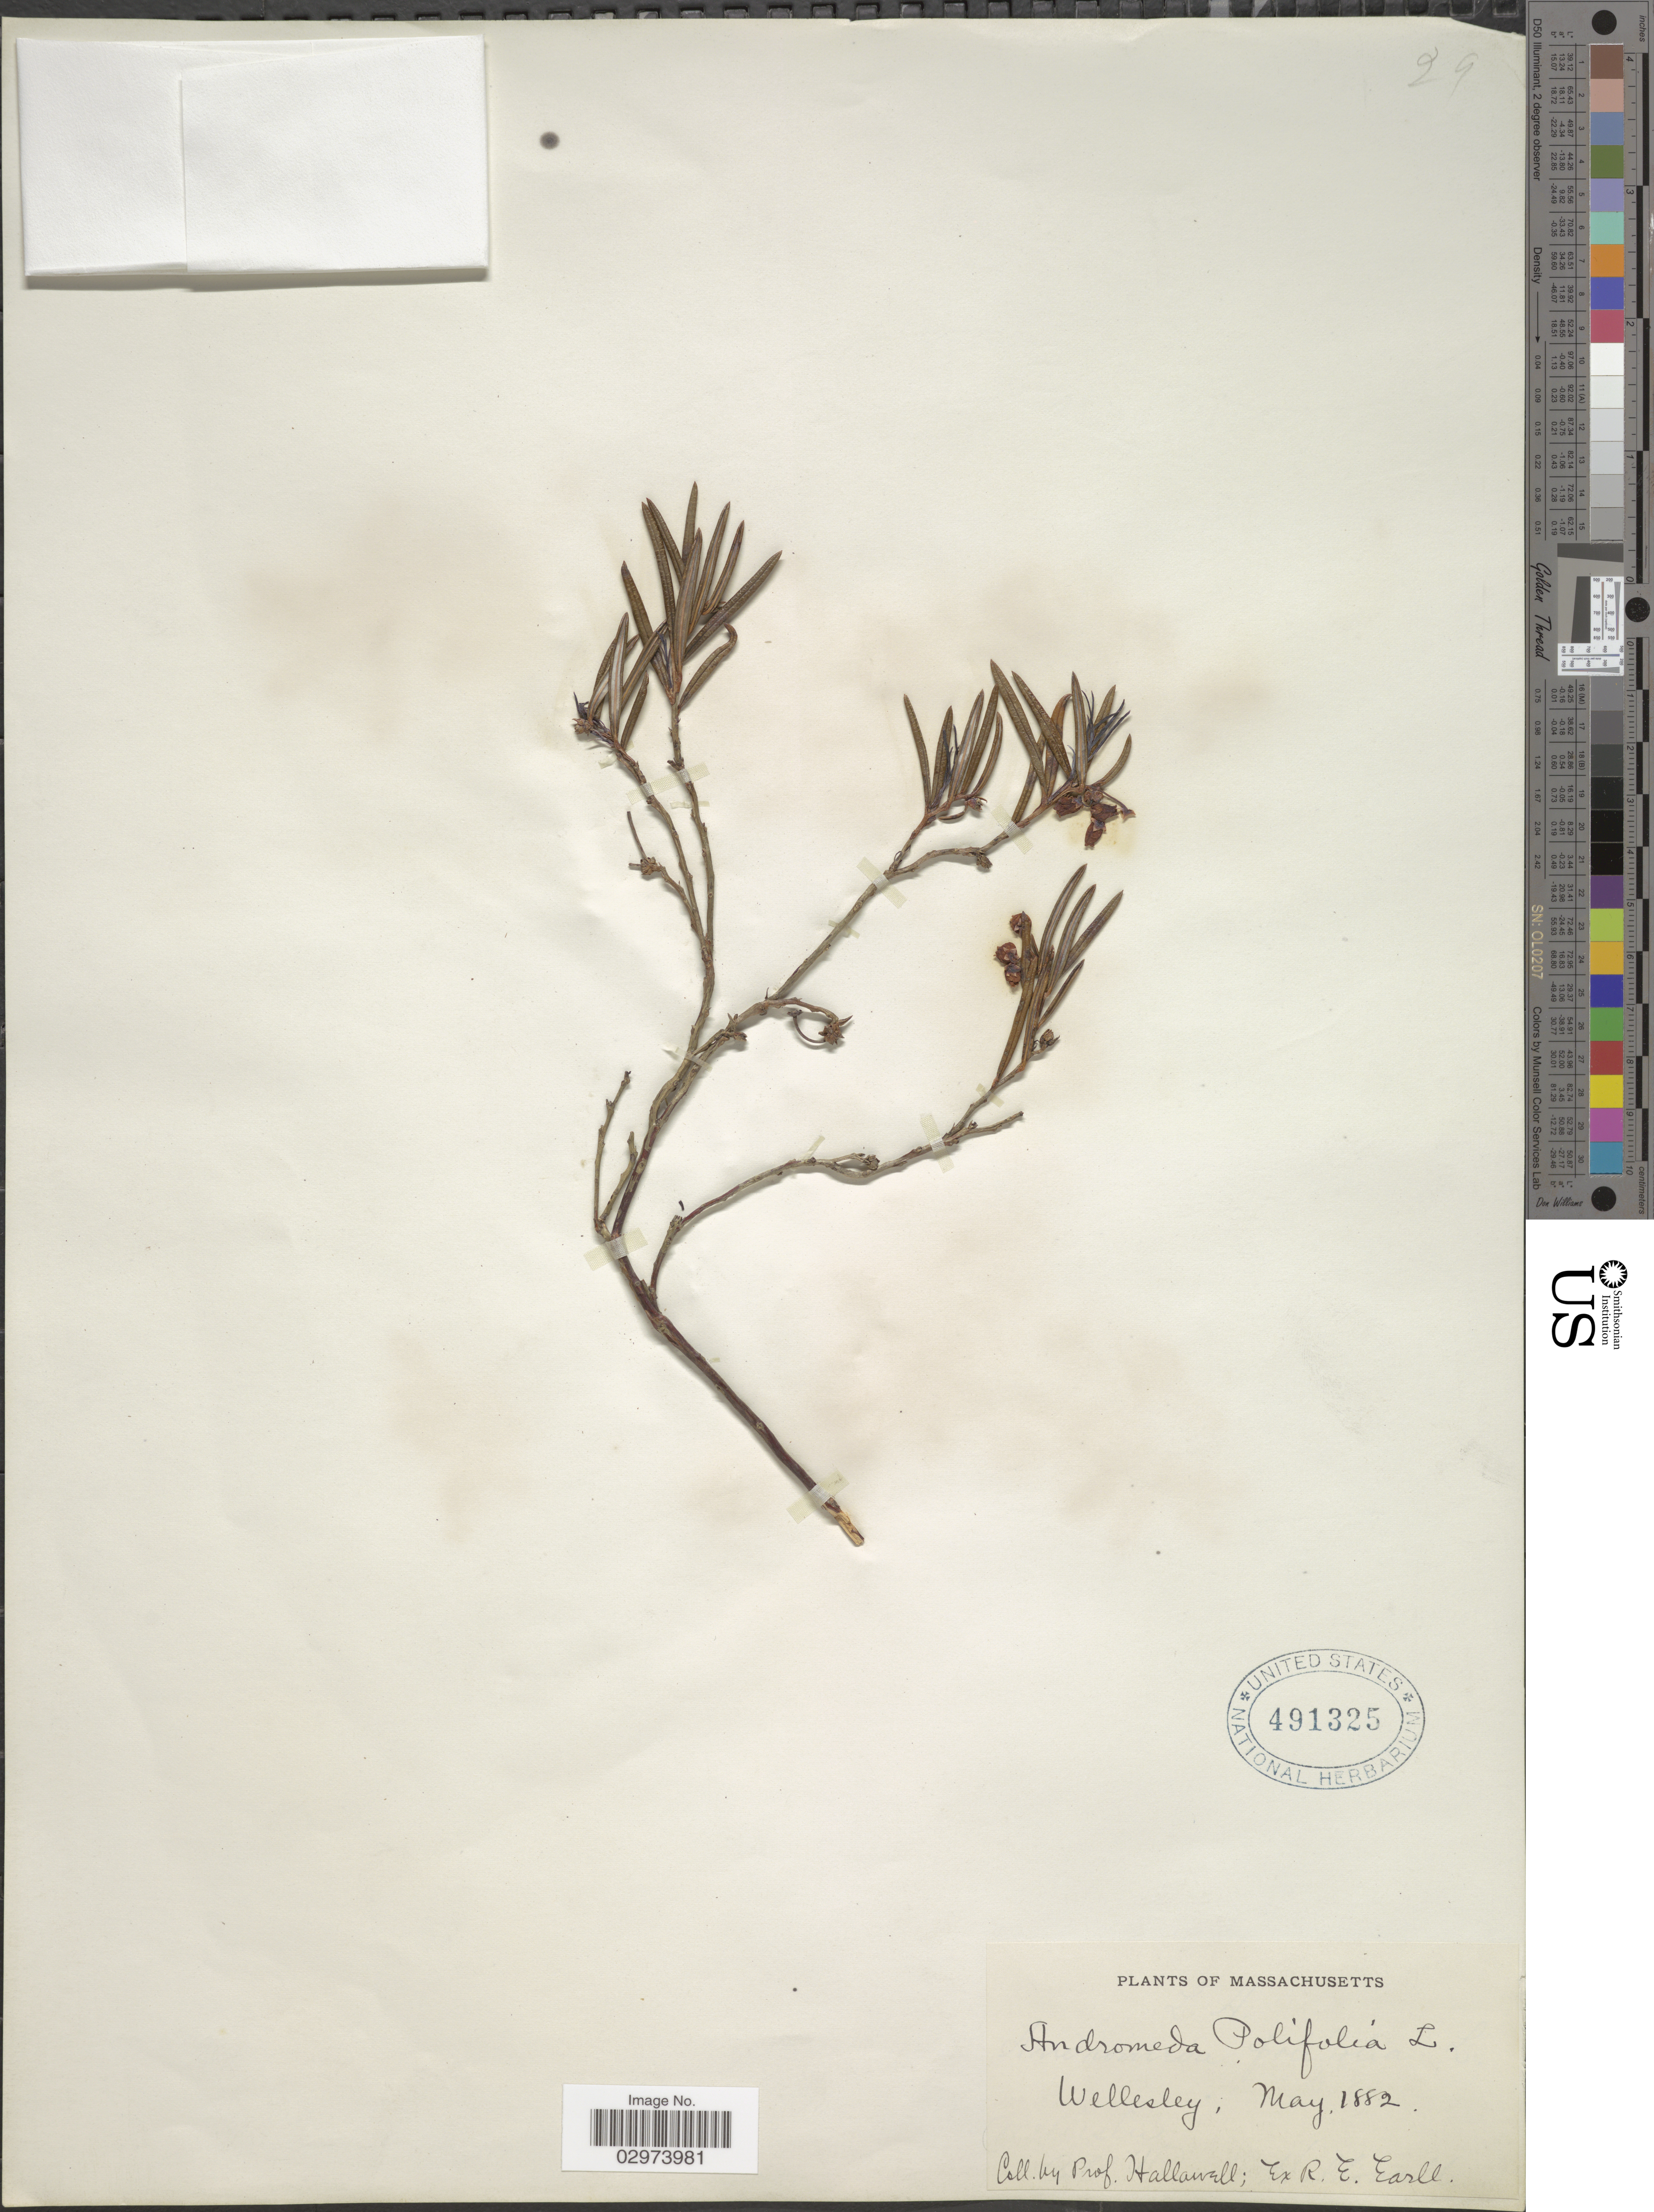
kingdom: Plantae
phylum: Tracheophyta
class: Magnoliopsida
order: Ericales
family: Ericaceae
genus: Andromeda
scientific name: Andromeda polifolia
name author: L.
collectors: -. Hallawell & R. Earll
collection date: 1882-05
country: United States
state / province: Massachusetts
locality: Wellesley.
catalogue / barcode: US 491325